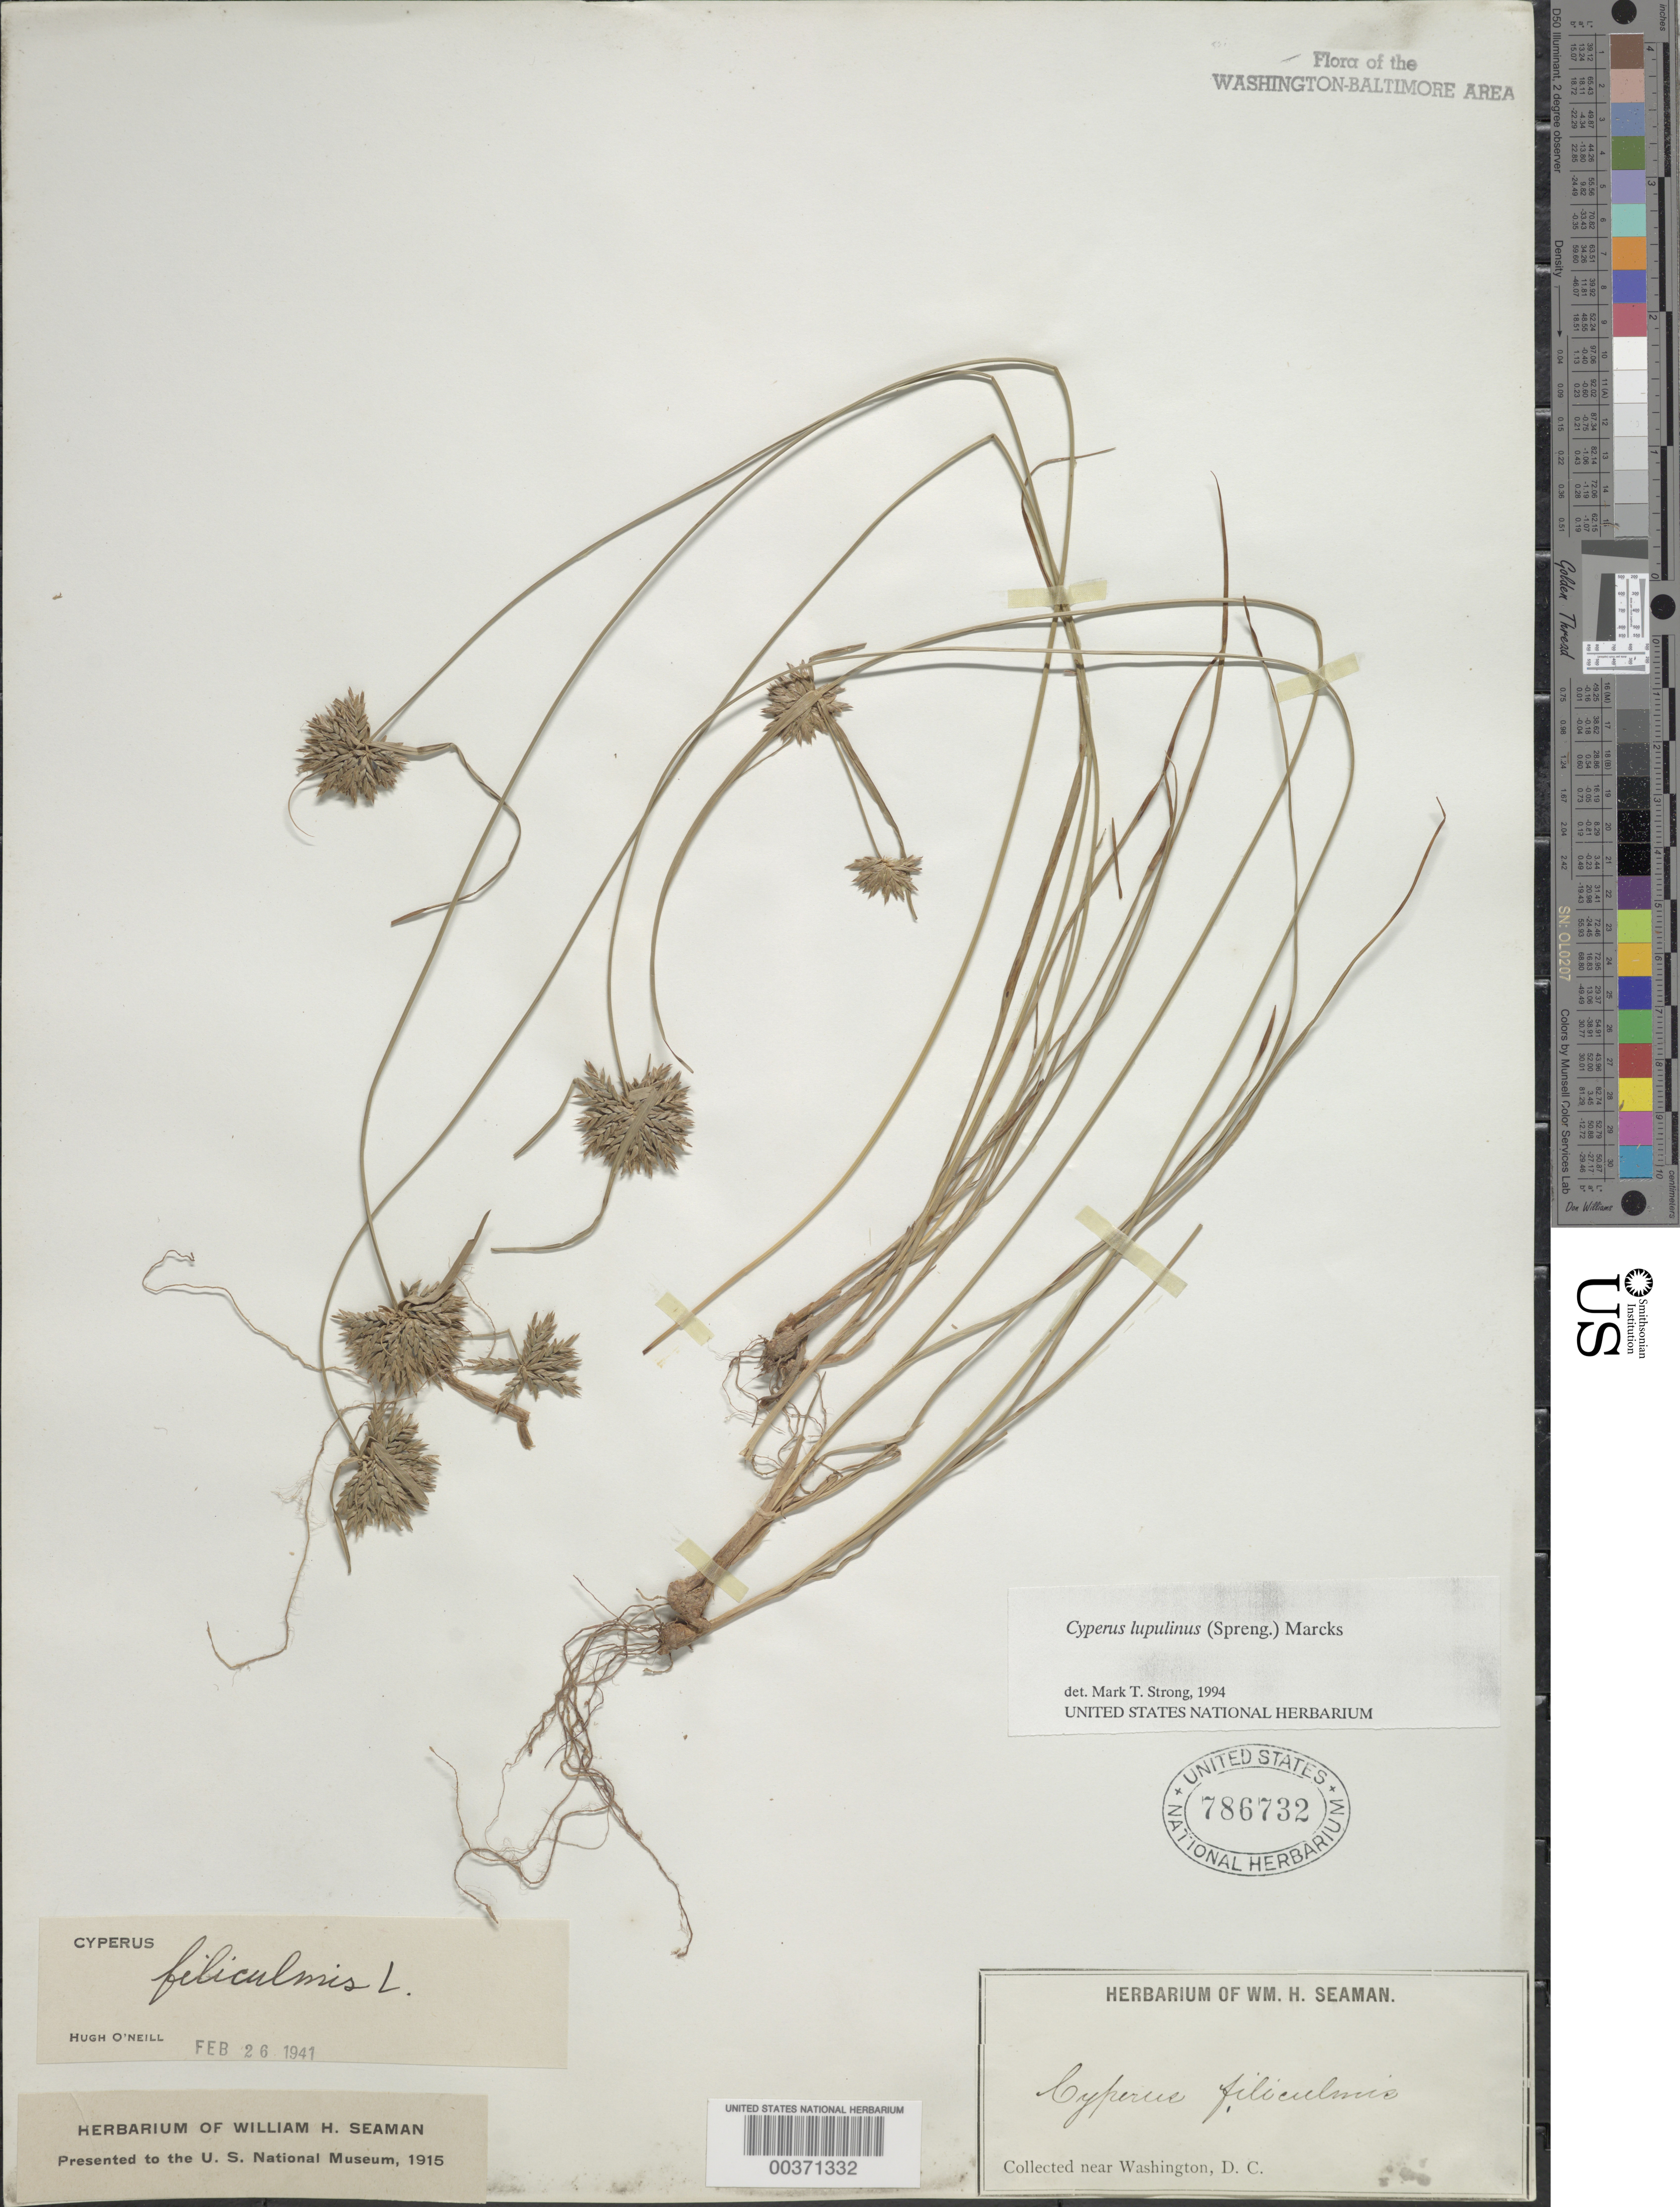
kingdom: Plantae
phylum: Tracheophyta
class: Liliopsida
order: Poales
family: Cyperaceae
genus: Cyperus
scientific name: Cyperus lupulinus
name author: (Spreng.) Marcks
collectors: W. Seaman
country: United States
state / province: District of Columbia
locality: Washington DC Area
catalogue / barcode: US 786732